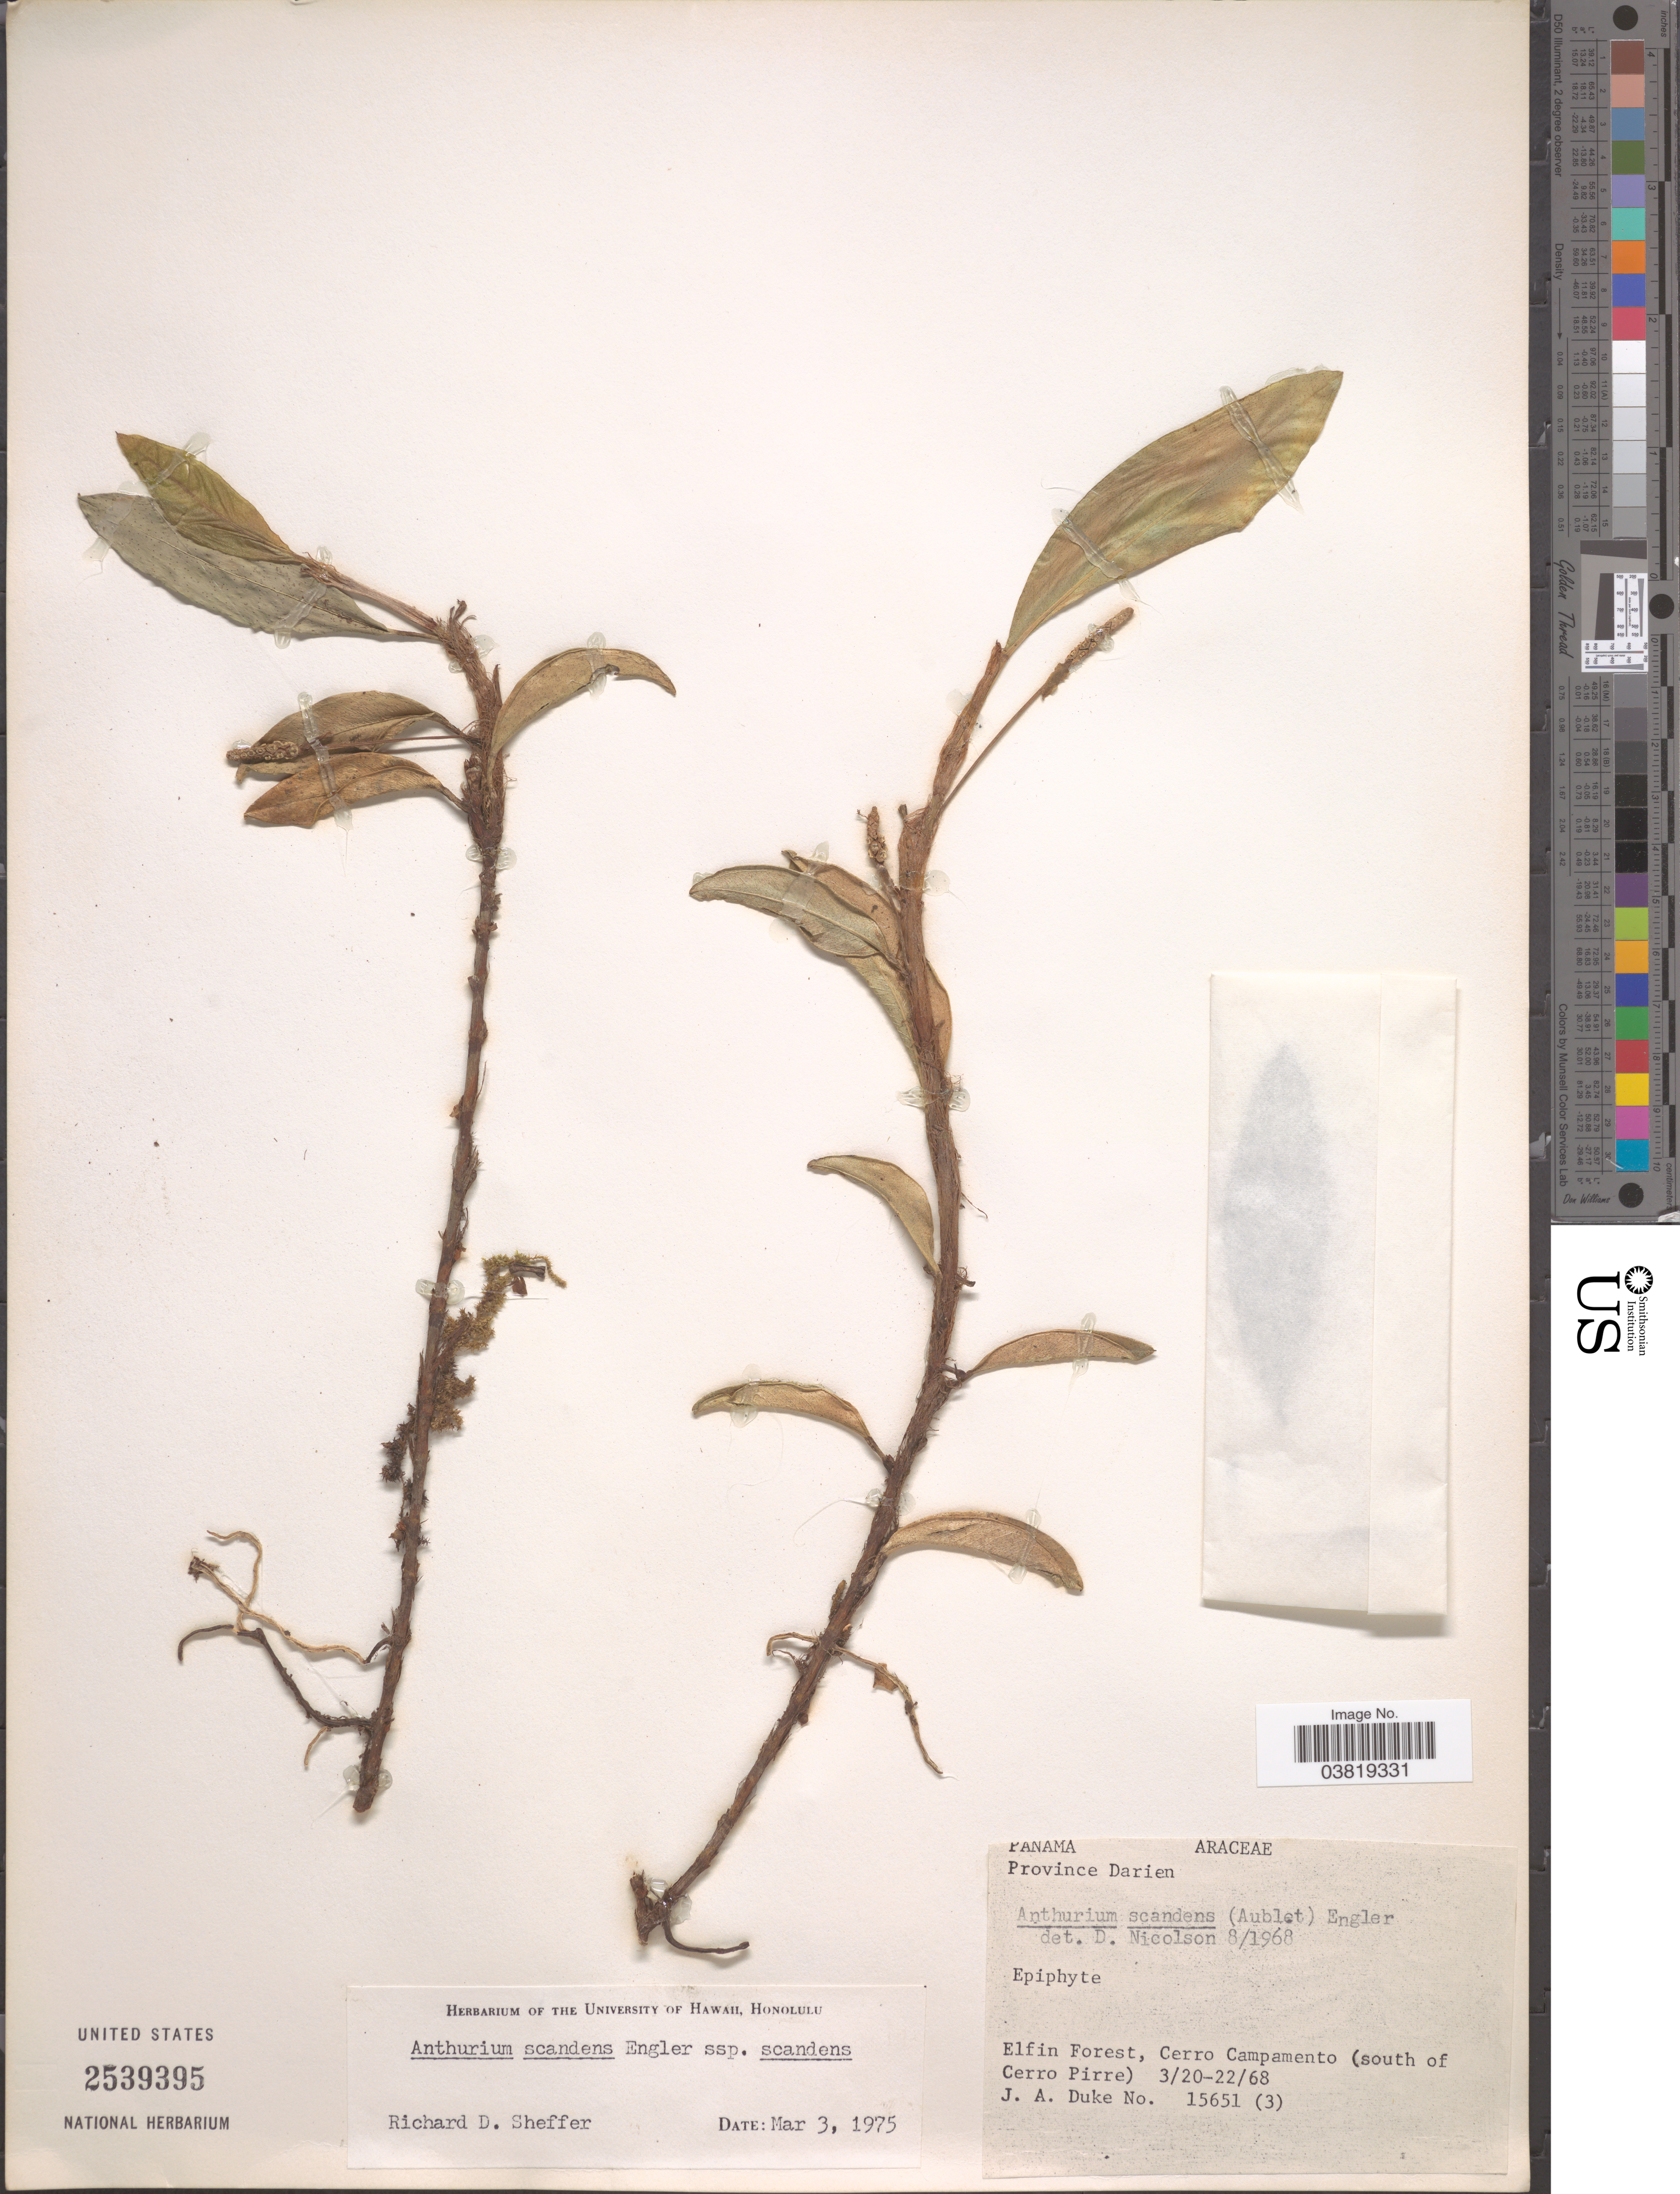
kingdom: Plantae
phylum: Tracheophyta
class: Liliopsida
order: Alismatales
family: Araceae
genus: Anthurium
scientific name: Anthurium scandens var. scandens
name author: (Aubl.) Engl.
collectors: J. A. Duke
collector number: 15651 (3)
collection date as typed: Transcribed d/m/y: 20/3/68 to 22/3/68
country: Panama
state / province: Darien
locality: Elfin Forest, Cerro Campamento (south of Cerro Pirre).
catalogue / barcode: US 2539395